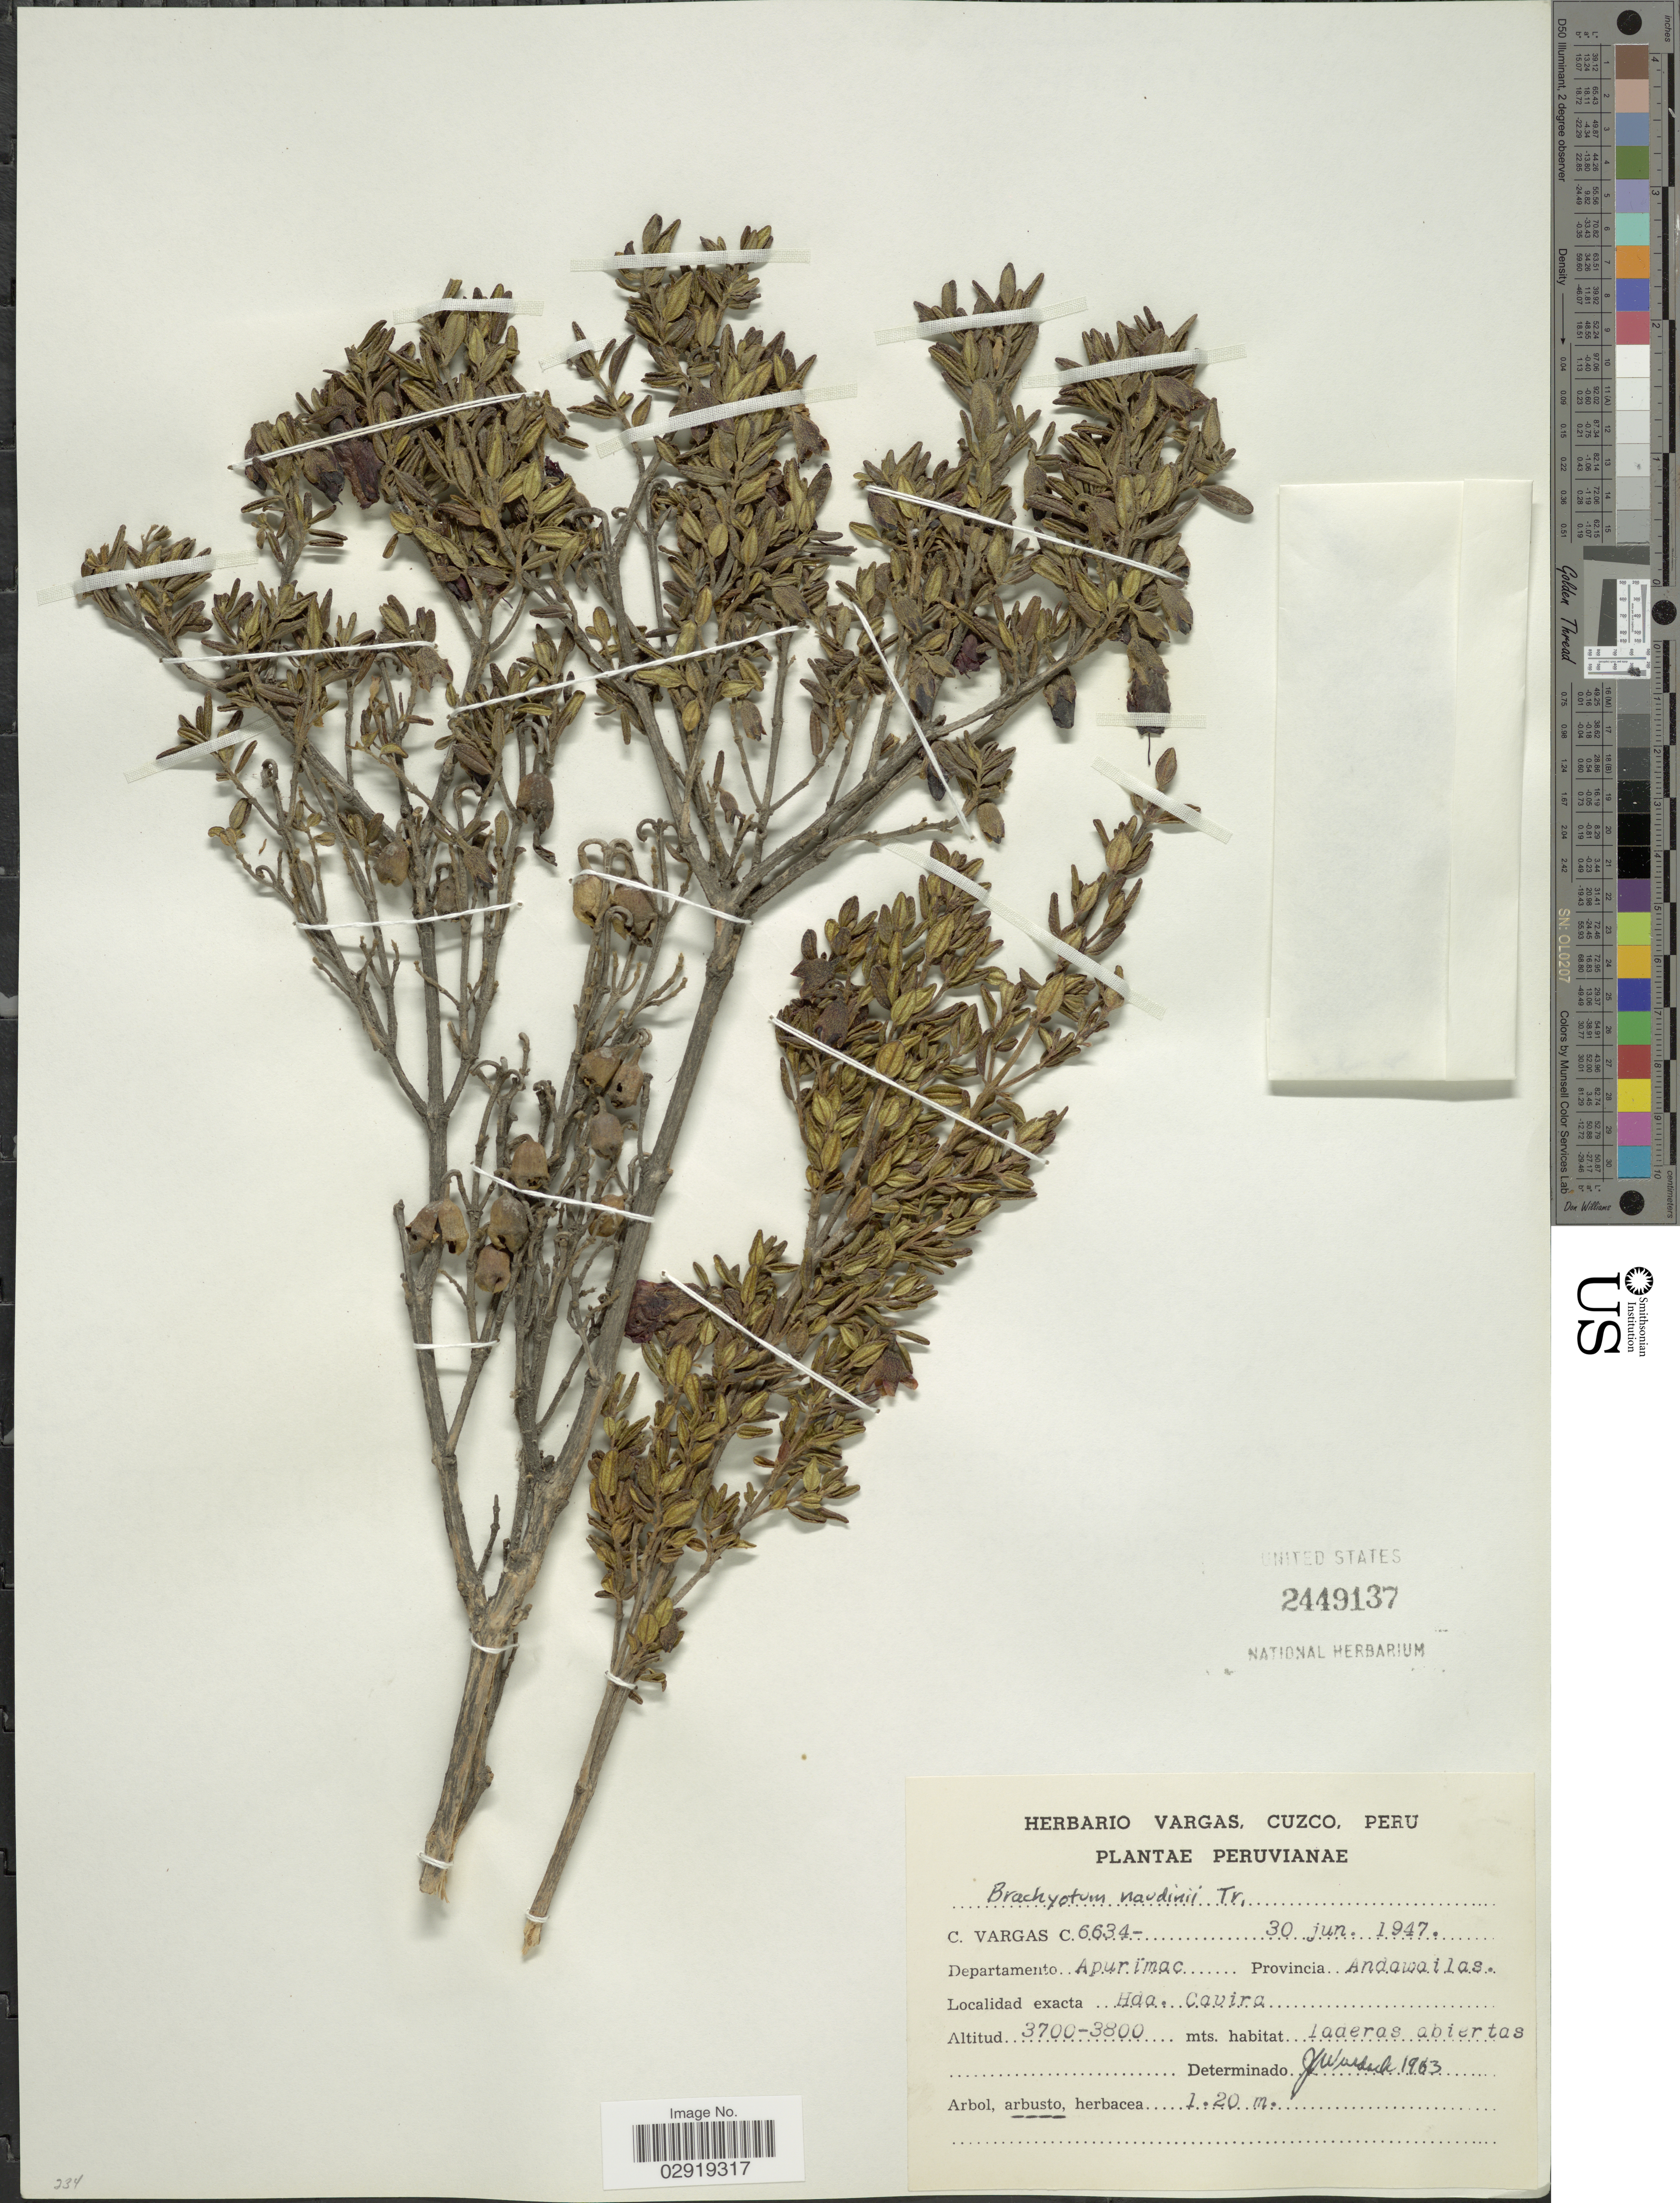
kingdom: Plantae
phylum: Tracheophyta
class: Magnoliopsida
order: Myrtales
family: Melastomataceae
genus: Brachyotum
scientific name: Brachyotum naudinii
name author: Triana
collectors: C. Vargas Calderón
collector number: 6634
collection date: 1947-06-30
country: Peru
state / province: Apurímac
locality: Departamento Apurimac. Provincia Andawailas. Hda. Cavira.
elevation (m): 3700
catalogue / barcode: US 2449137